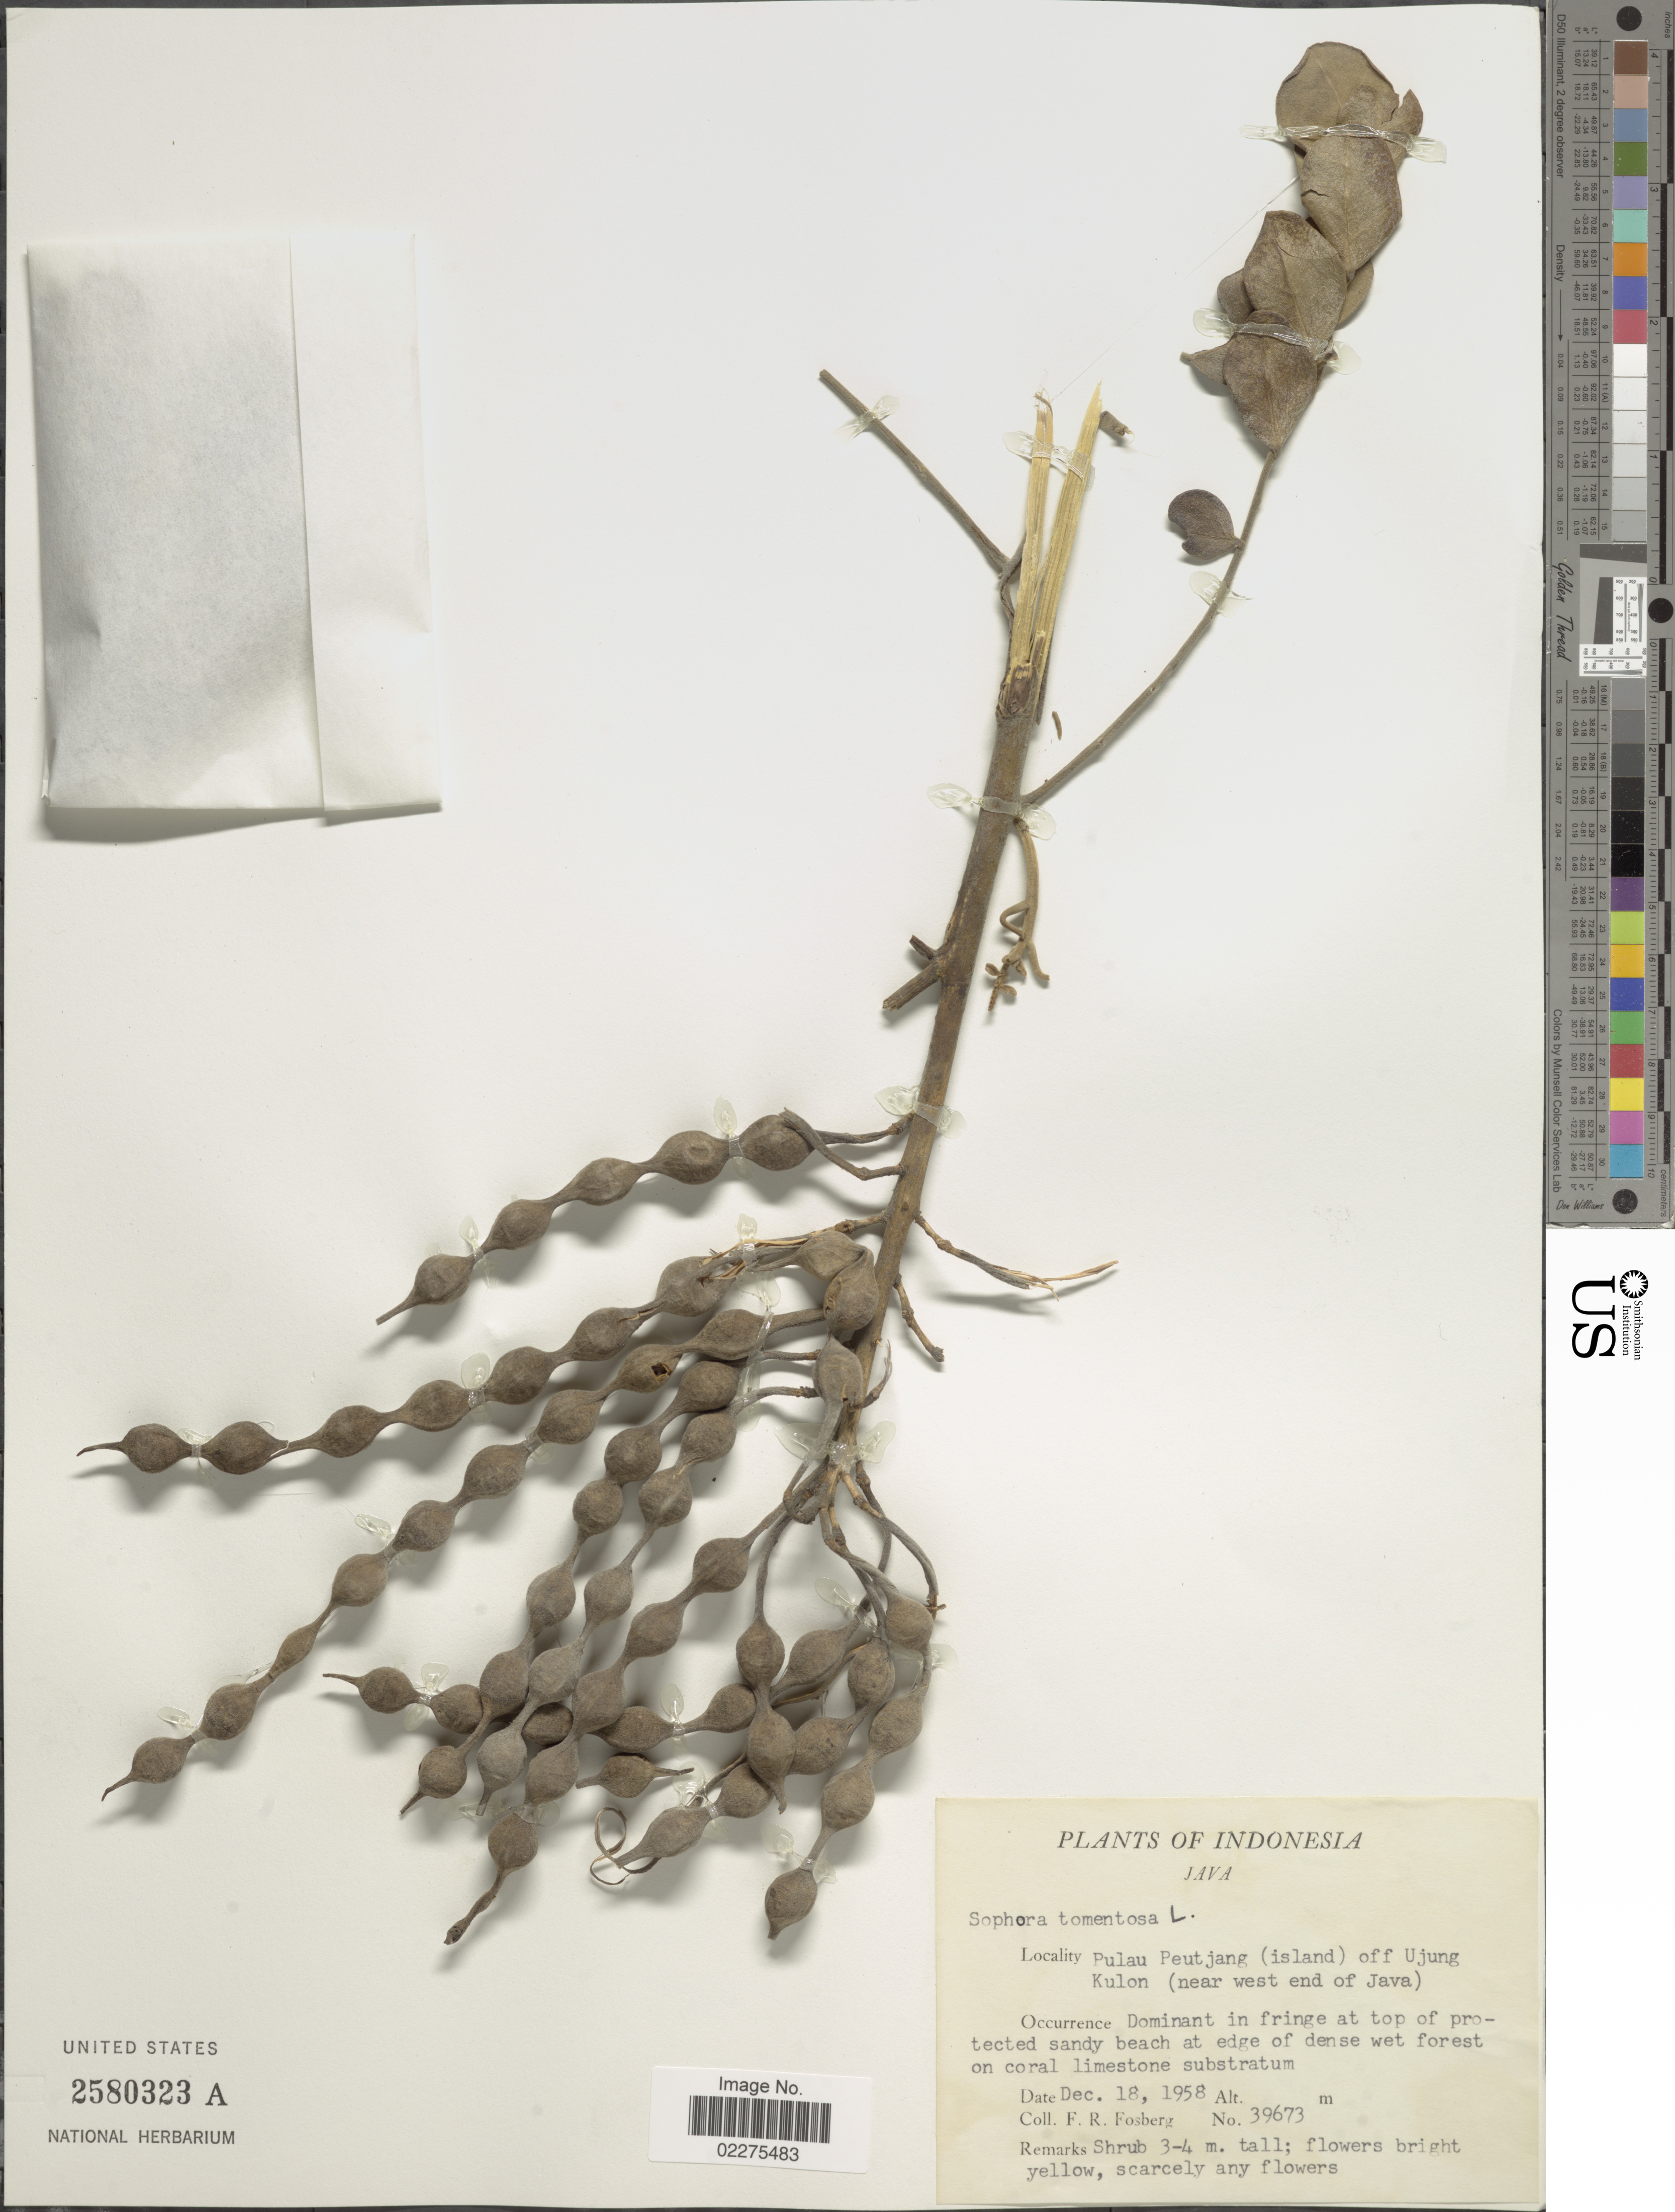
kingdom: Plantae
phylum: Tracheophyta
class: Magnoliopsida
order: Fabales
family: Fabaceae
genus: Sophora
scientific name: Sophora tomentosa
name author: L.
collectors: F. R. Fosberg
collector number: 39673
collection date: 1958-12-18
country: Indonesia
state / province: Java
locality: Palau Peutjang (island) off Ujung Kulon (near west end of Java)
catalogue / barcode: US 2580323A